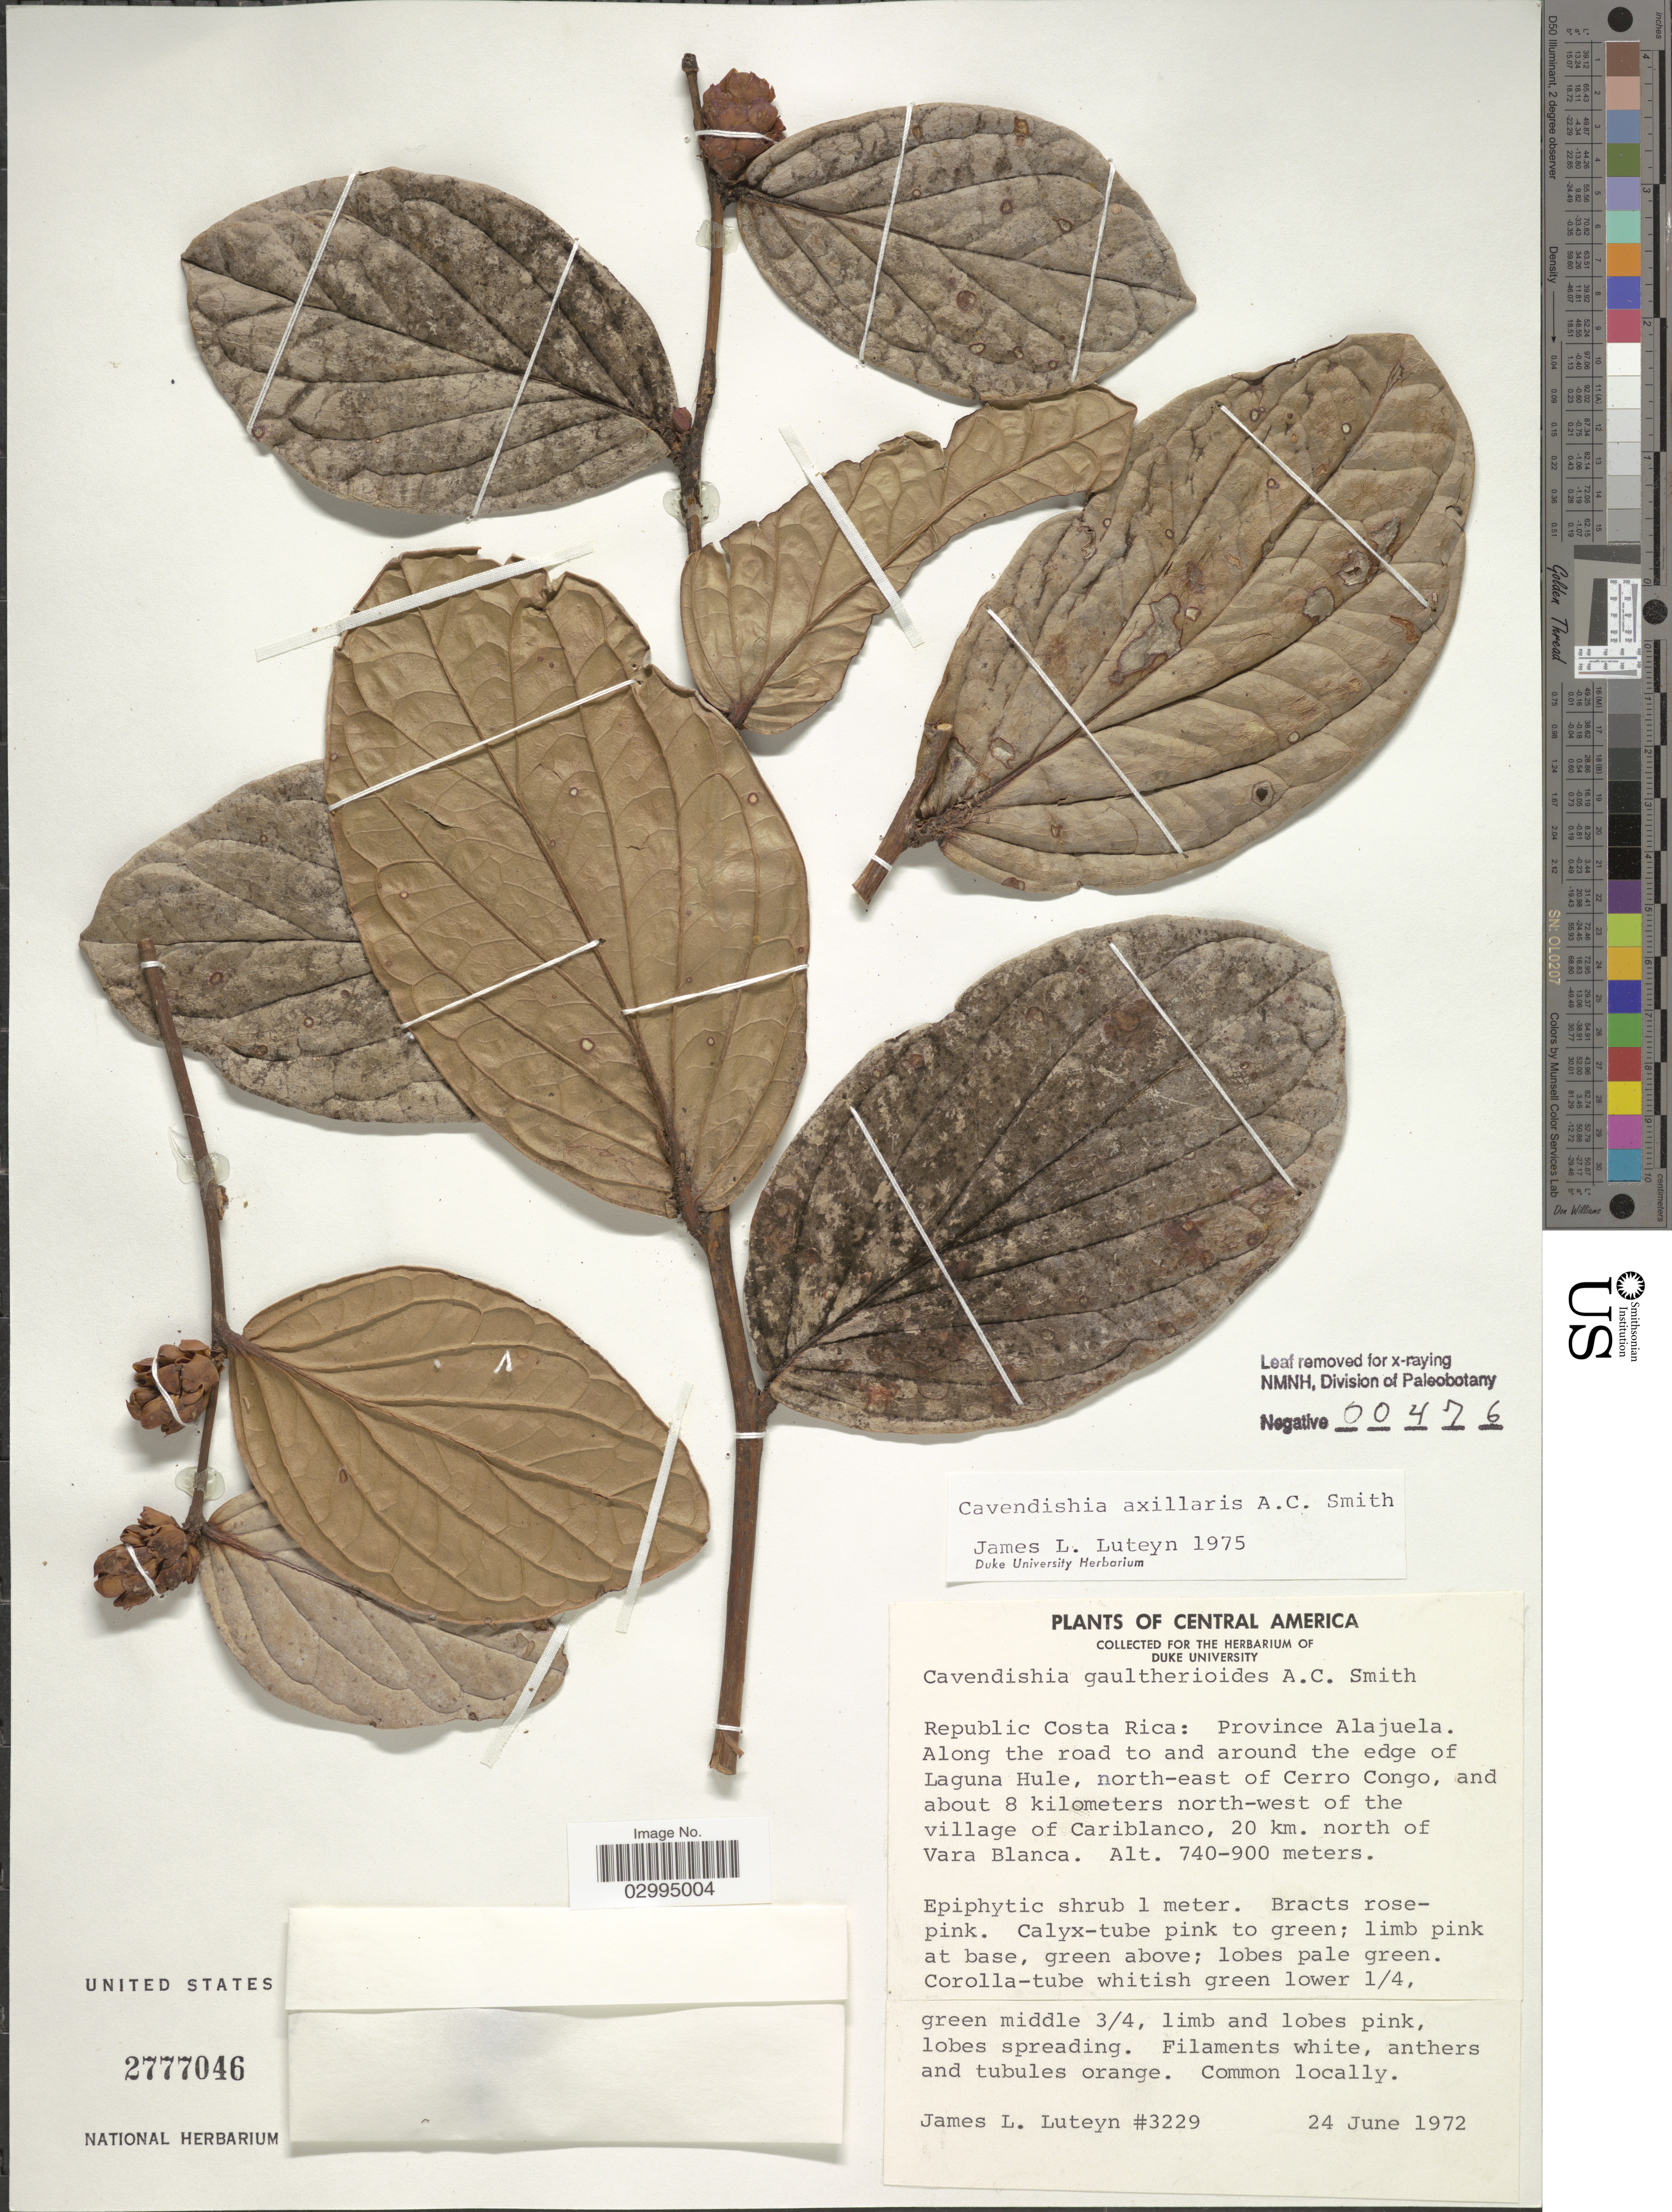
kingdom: Plantae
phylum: Tracheophyta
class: Magnoliopsida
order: Ericales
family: Ericaceae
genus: Cavendishia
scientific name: Cavendishia axillaris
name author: A.C. Sm.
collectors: J. Luteyn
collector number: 3229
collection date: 1972-06-24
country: Costa Rica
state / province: Alajuela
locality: Republic Costa Rica. Along the road to and around the edge of Laguna Hule, north-east of Cerro Congo, and about 8 kilometers north-west of the village of Cariblanco, 20 km. north of Vara Blanca.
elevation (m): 740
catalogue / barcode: US 2777046